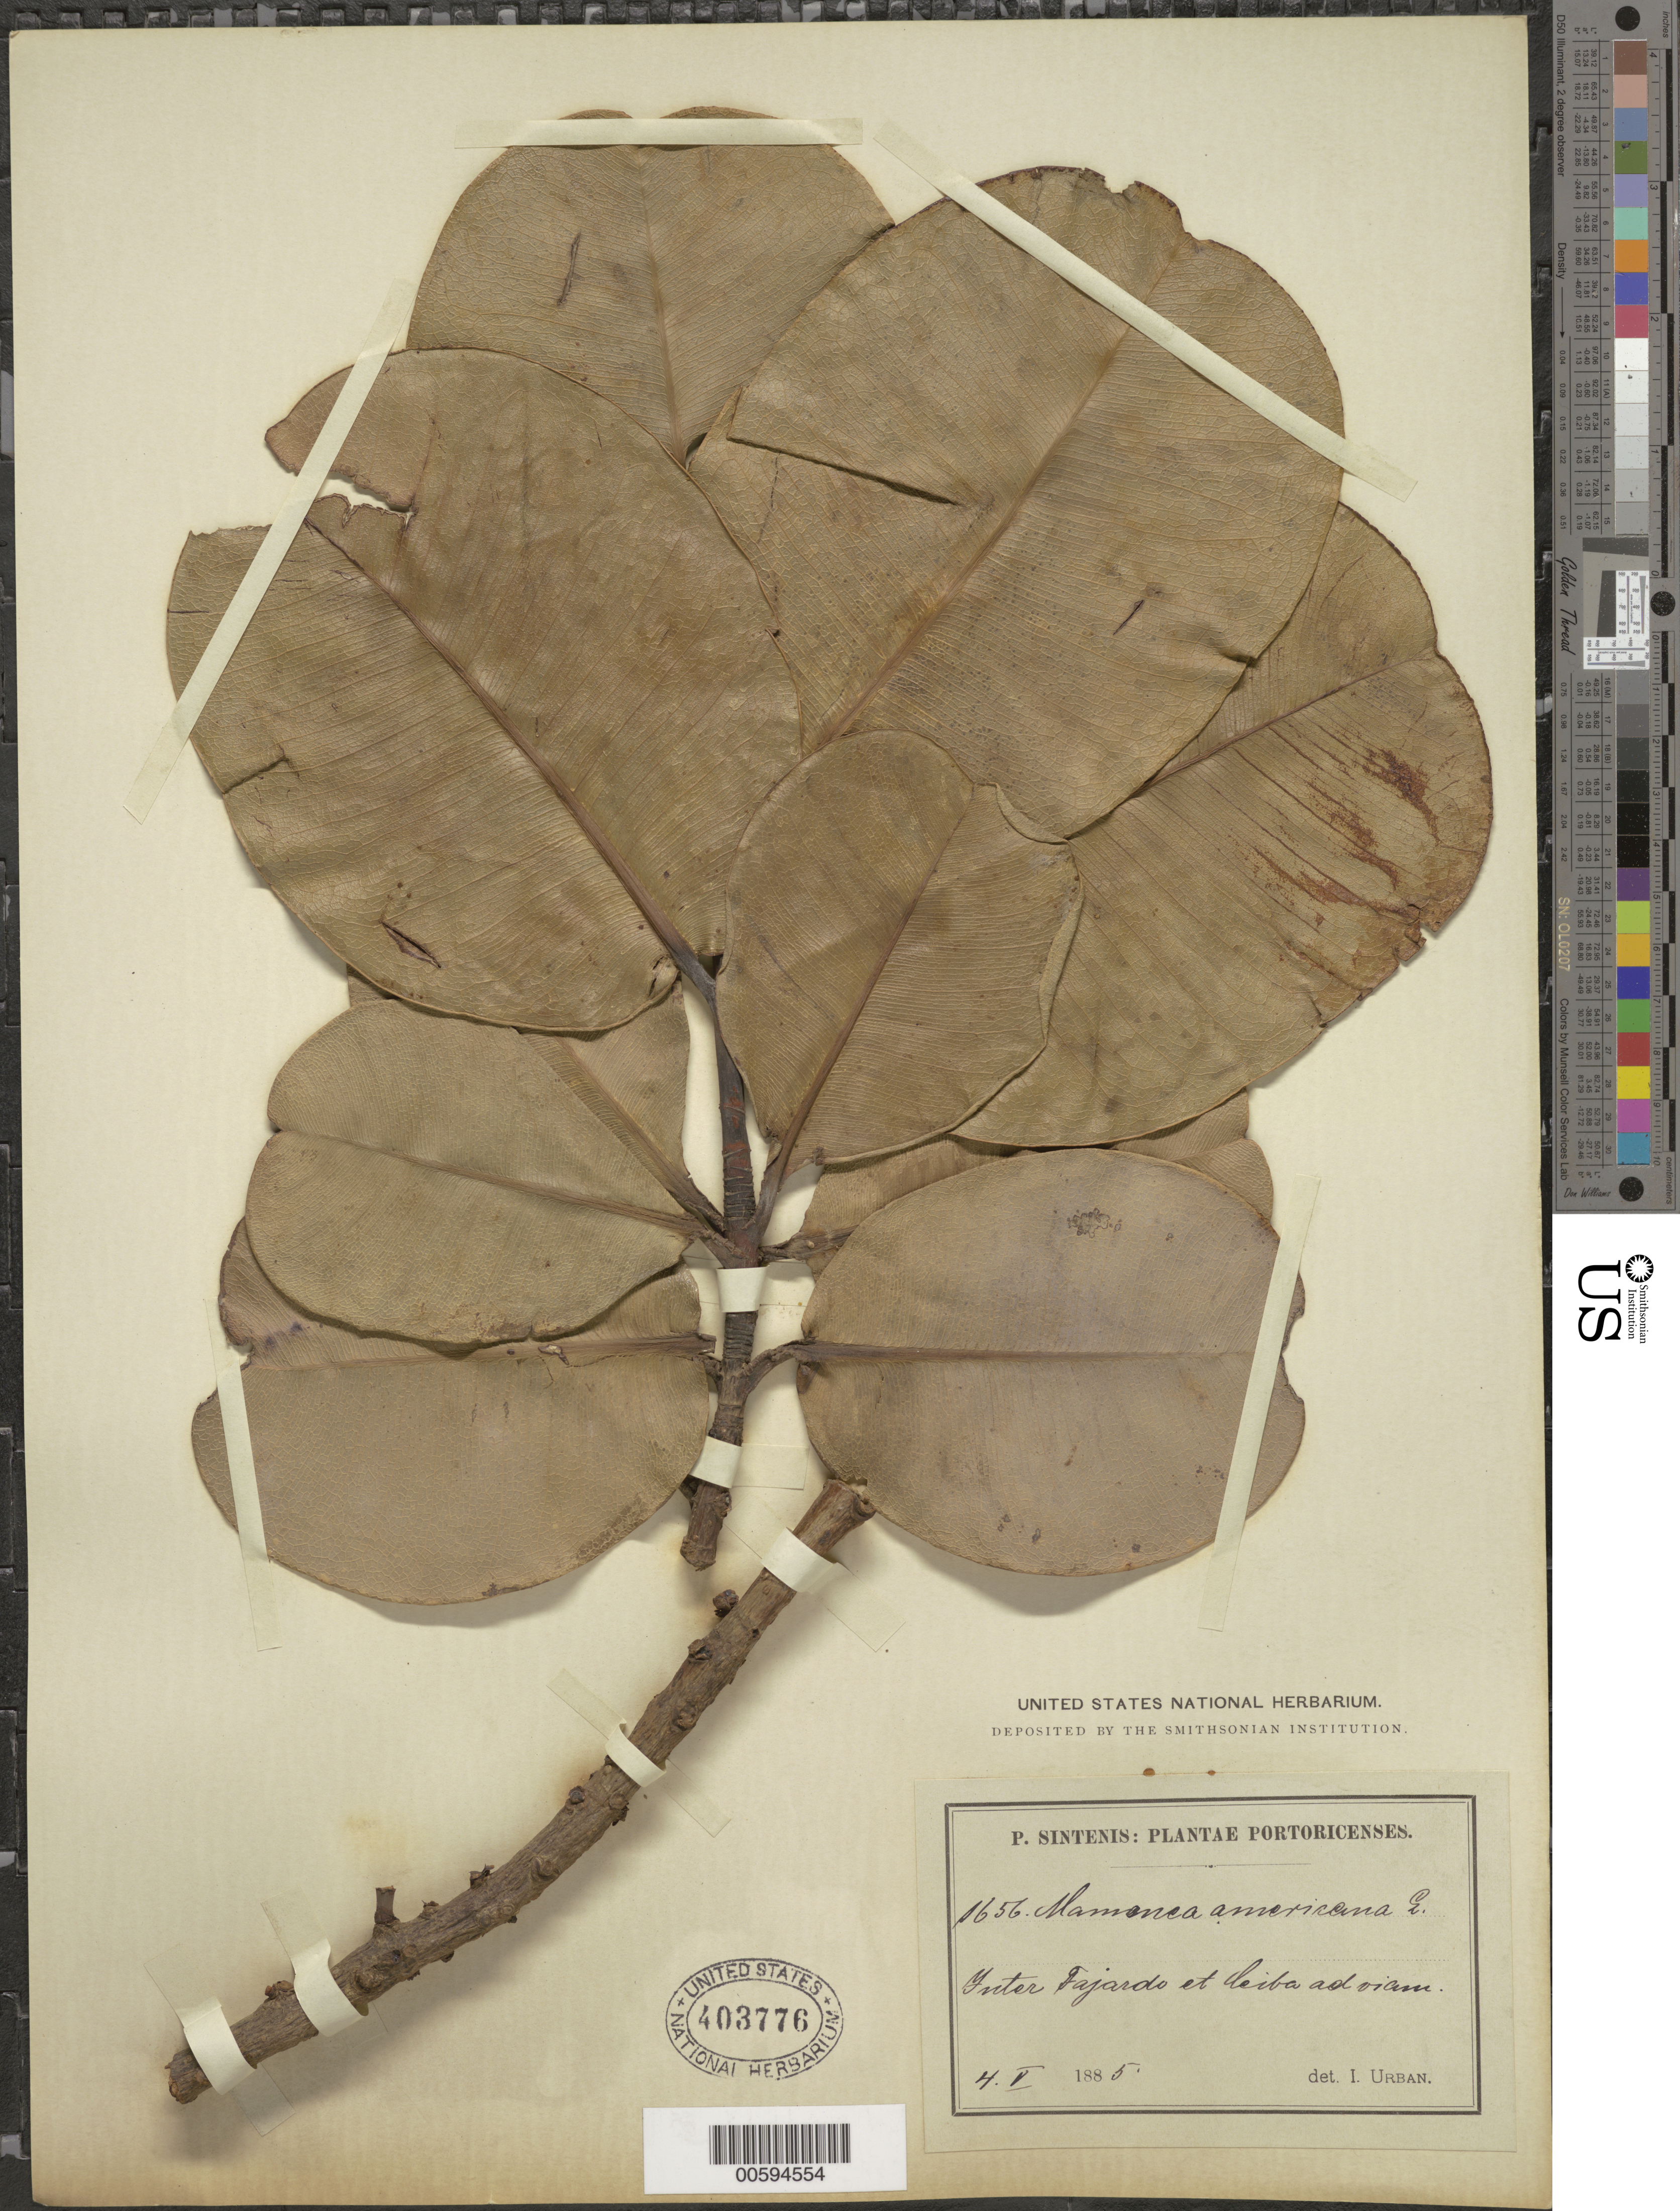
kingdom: Plantae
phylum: Tracheophyta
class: Magnoliopsida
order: Malpighiales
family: Calophyllaceae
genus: Mammea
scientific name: Mammea americana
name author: L.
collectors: P. Sintenis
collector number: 1656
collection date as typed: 04 May 1885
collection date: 1885-05-04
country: Puerto Rico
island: Greater Antilles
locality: Inter Fajardo et Ceiba ad viam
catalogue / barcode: US 403776